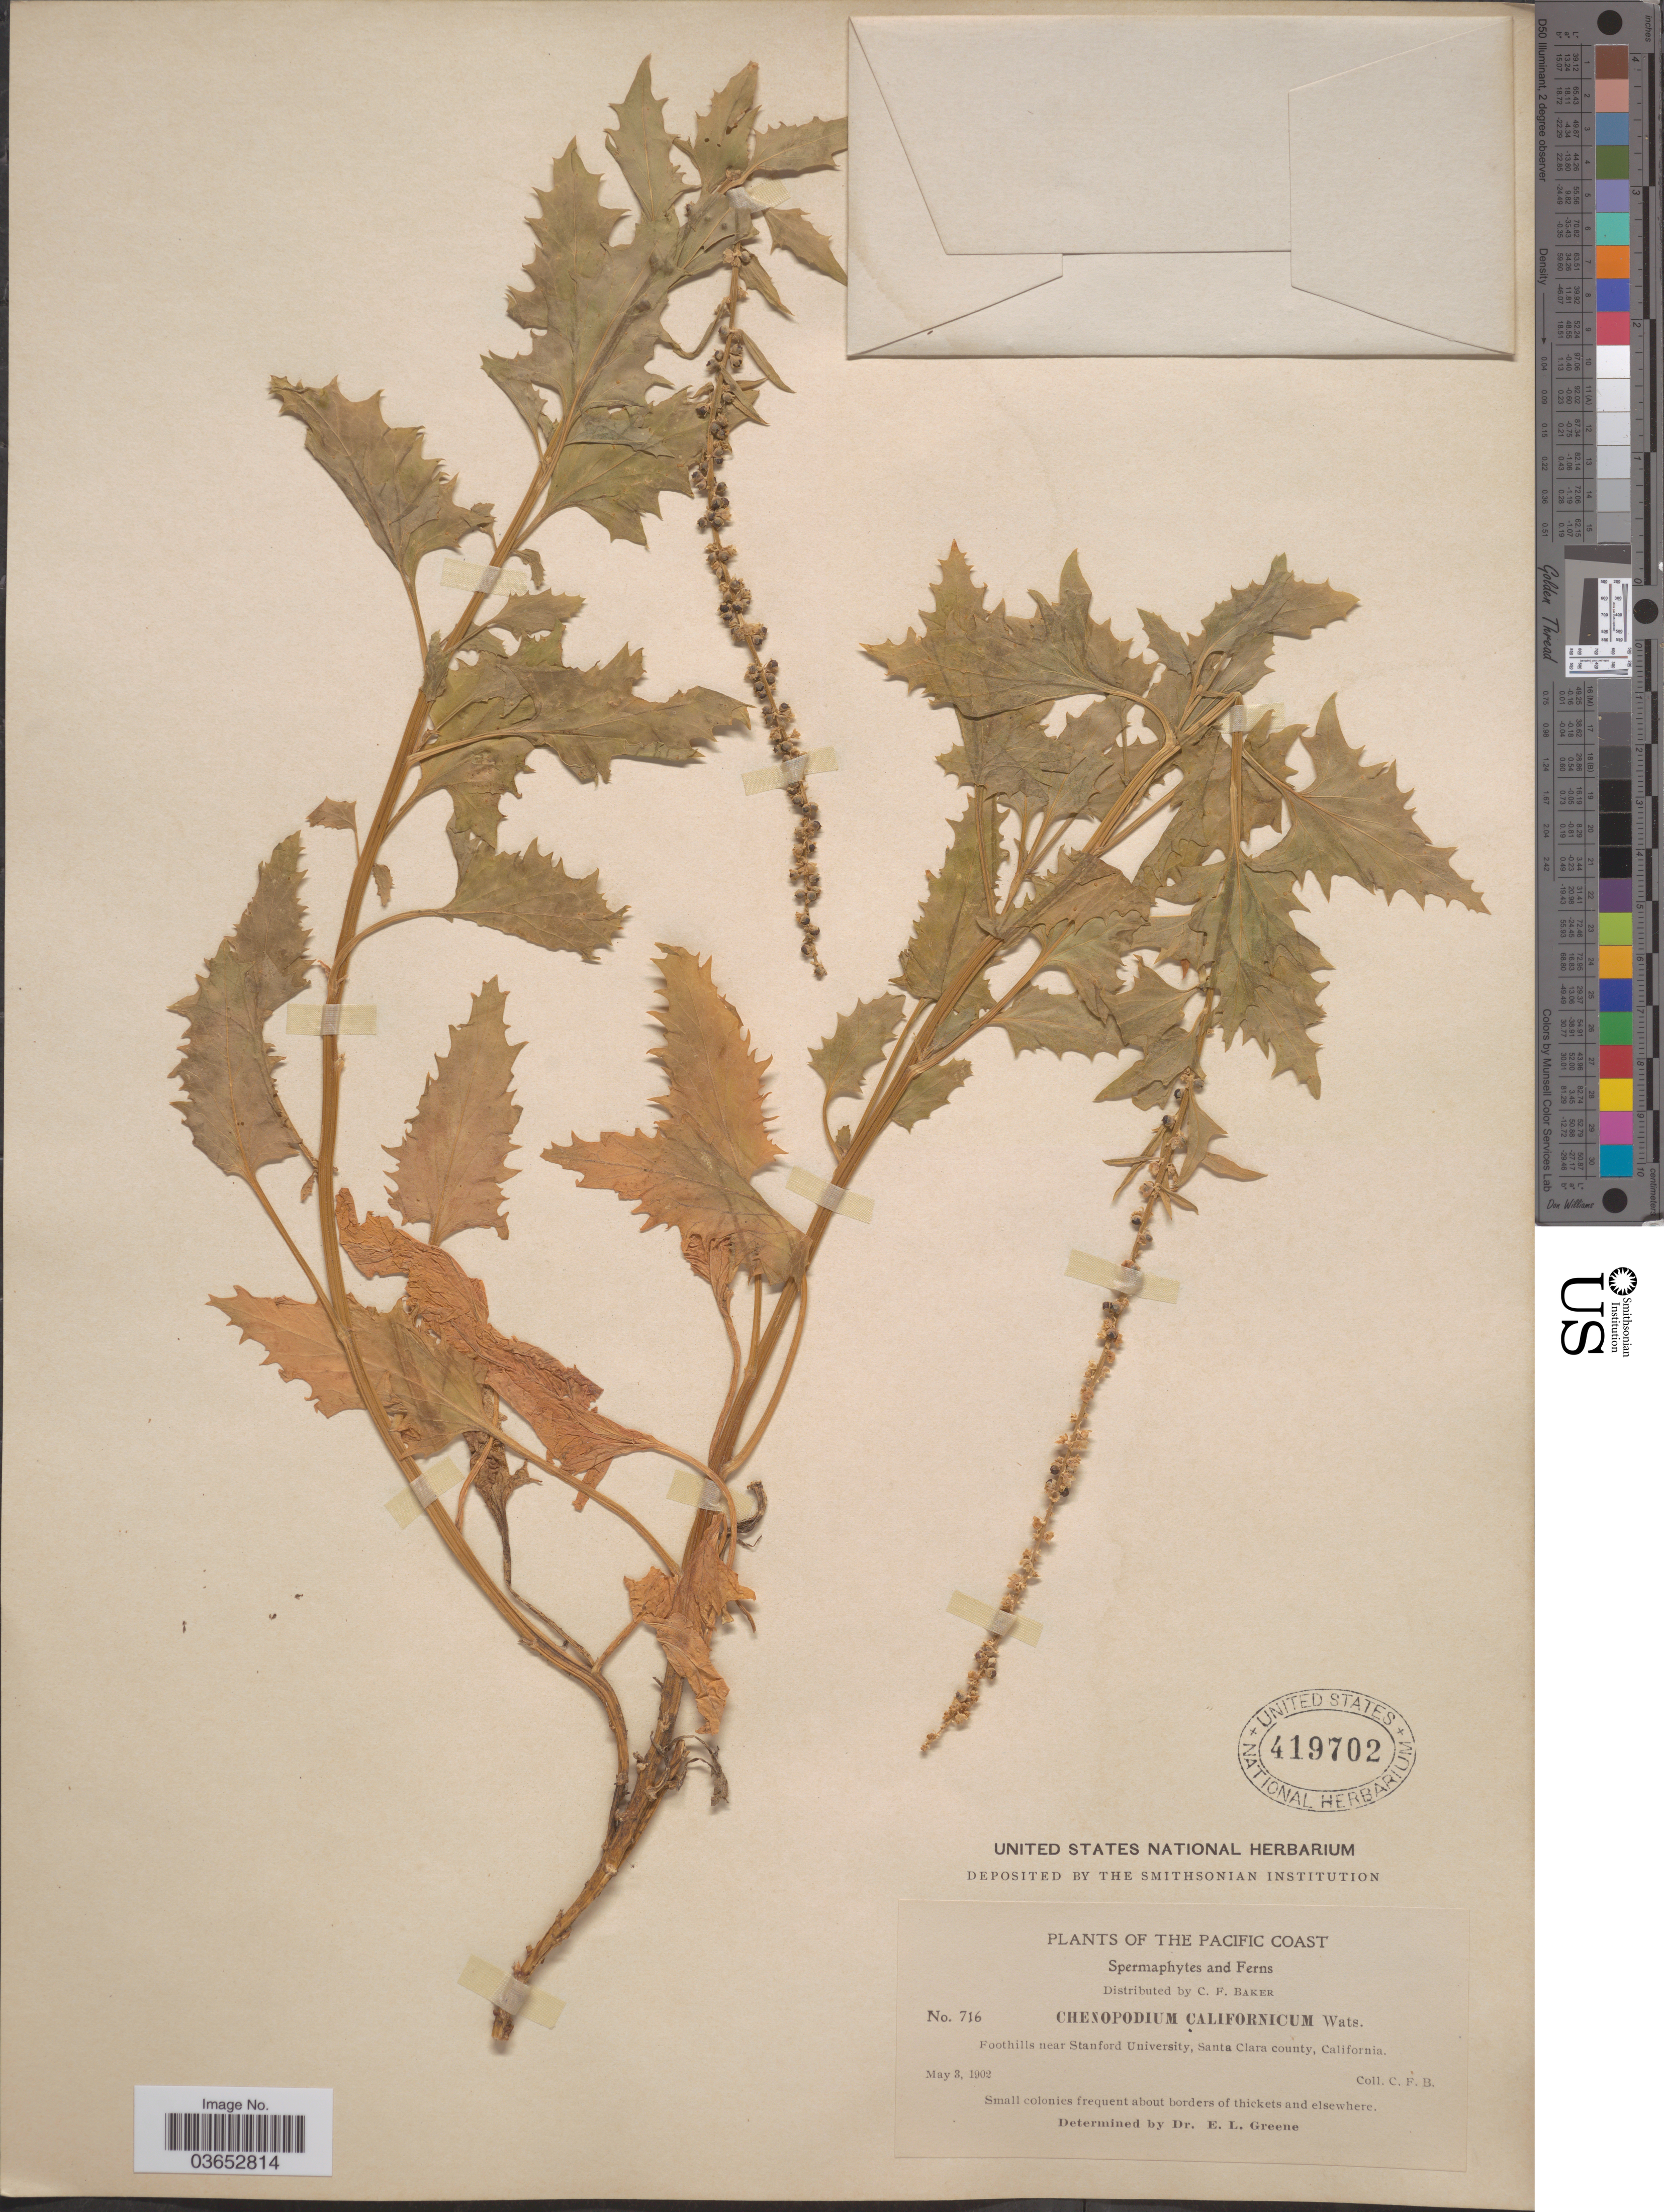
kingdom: Plantae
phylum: Tracheophyta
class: Magnoliopsida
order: Caryophyllales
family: Amaranthaceae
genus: Chenopodium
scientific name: Chenopodium californicum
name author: S. Watson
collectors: C. F. Baker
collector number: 716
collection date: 1902-05-03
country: United States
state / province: California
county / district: Santa Clara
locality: The Pacific Coast. Foothills near Stanford University, Santa Clara county.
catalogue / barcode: US 419702